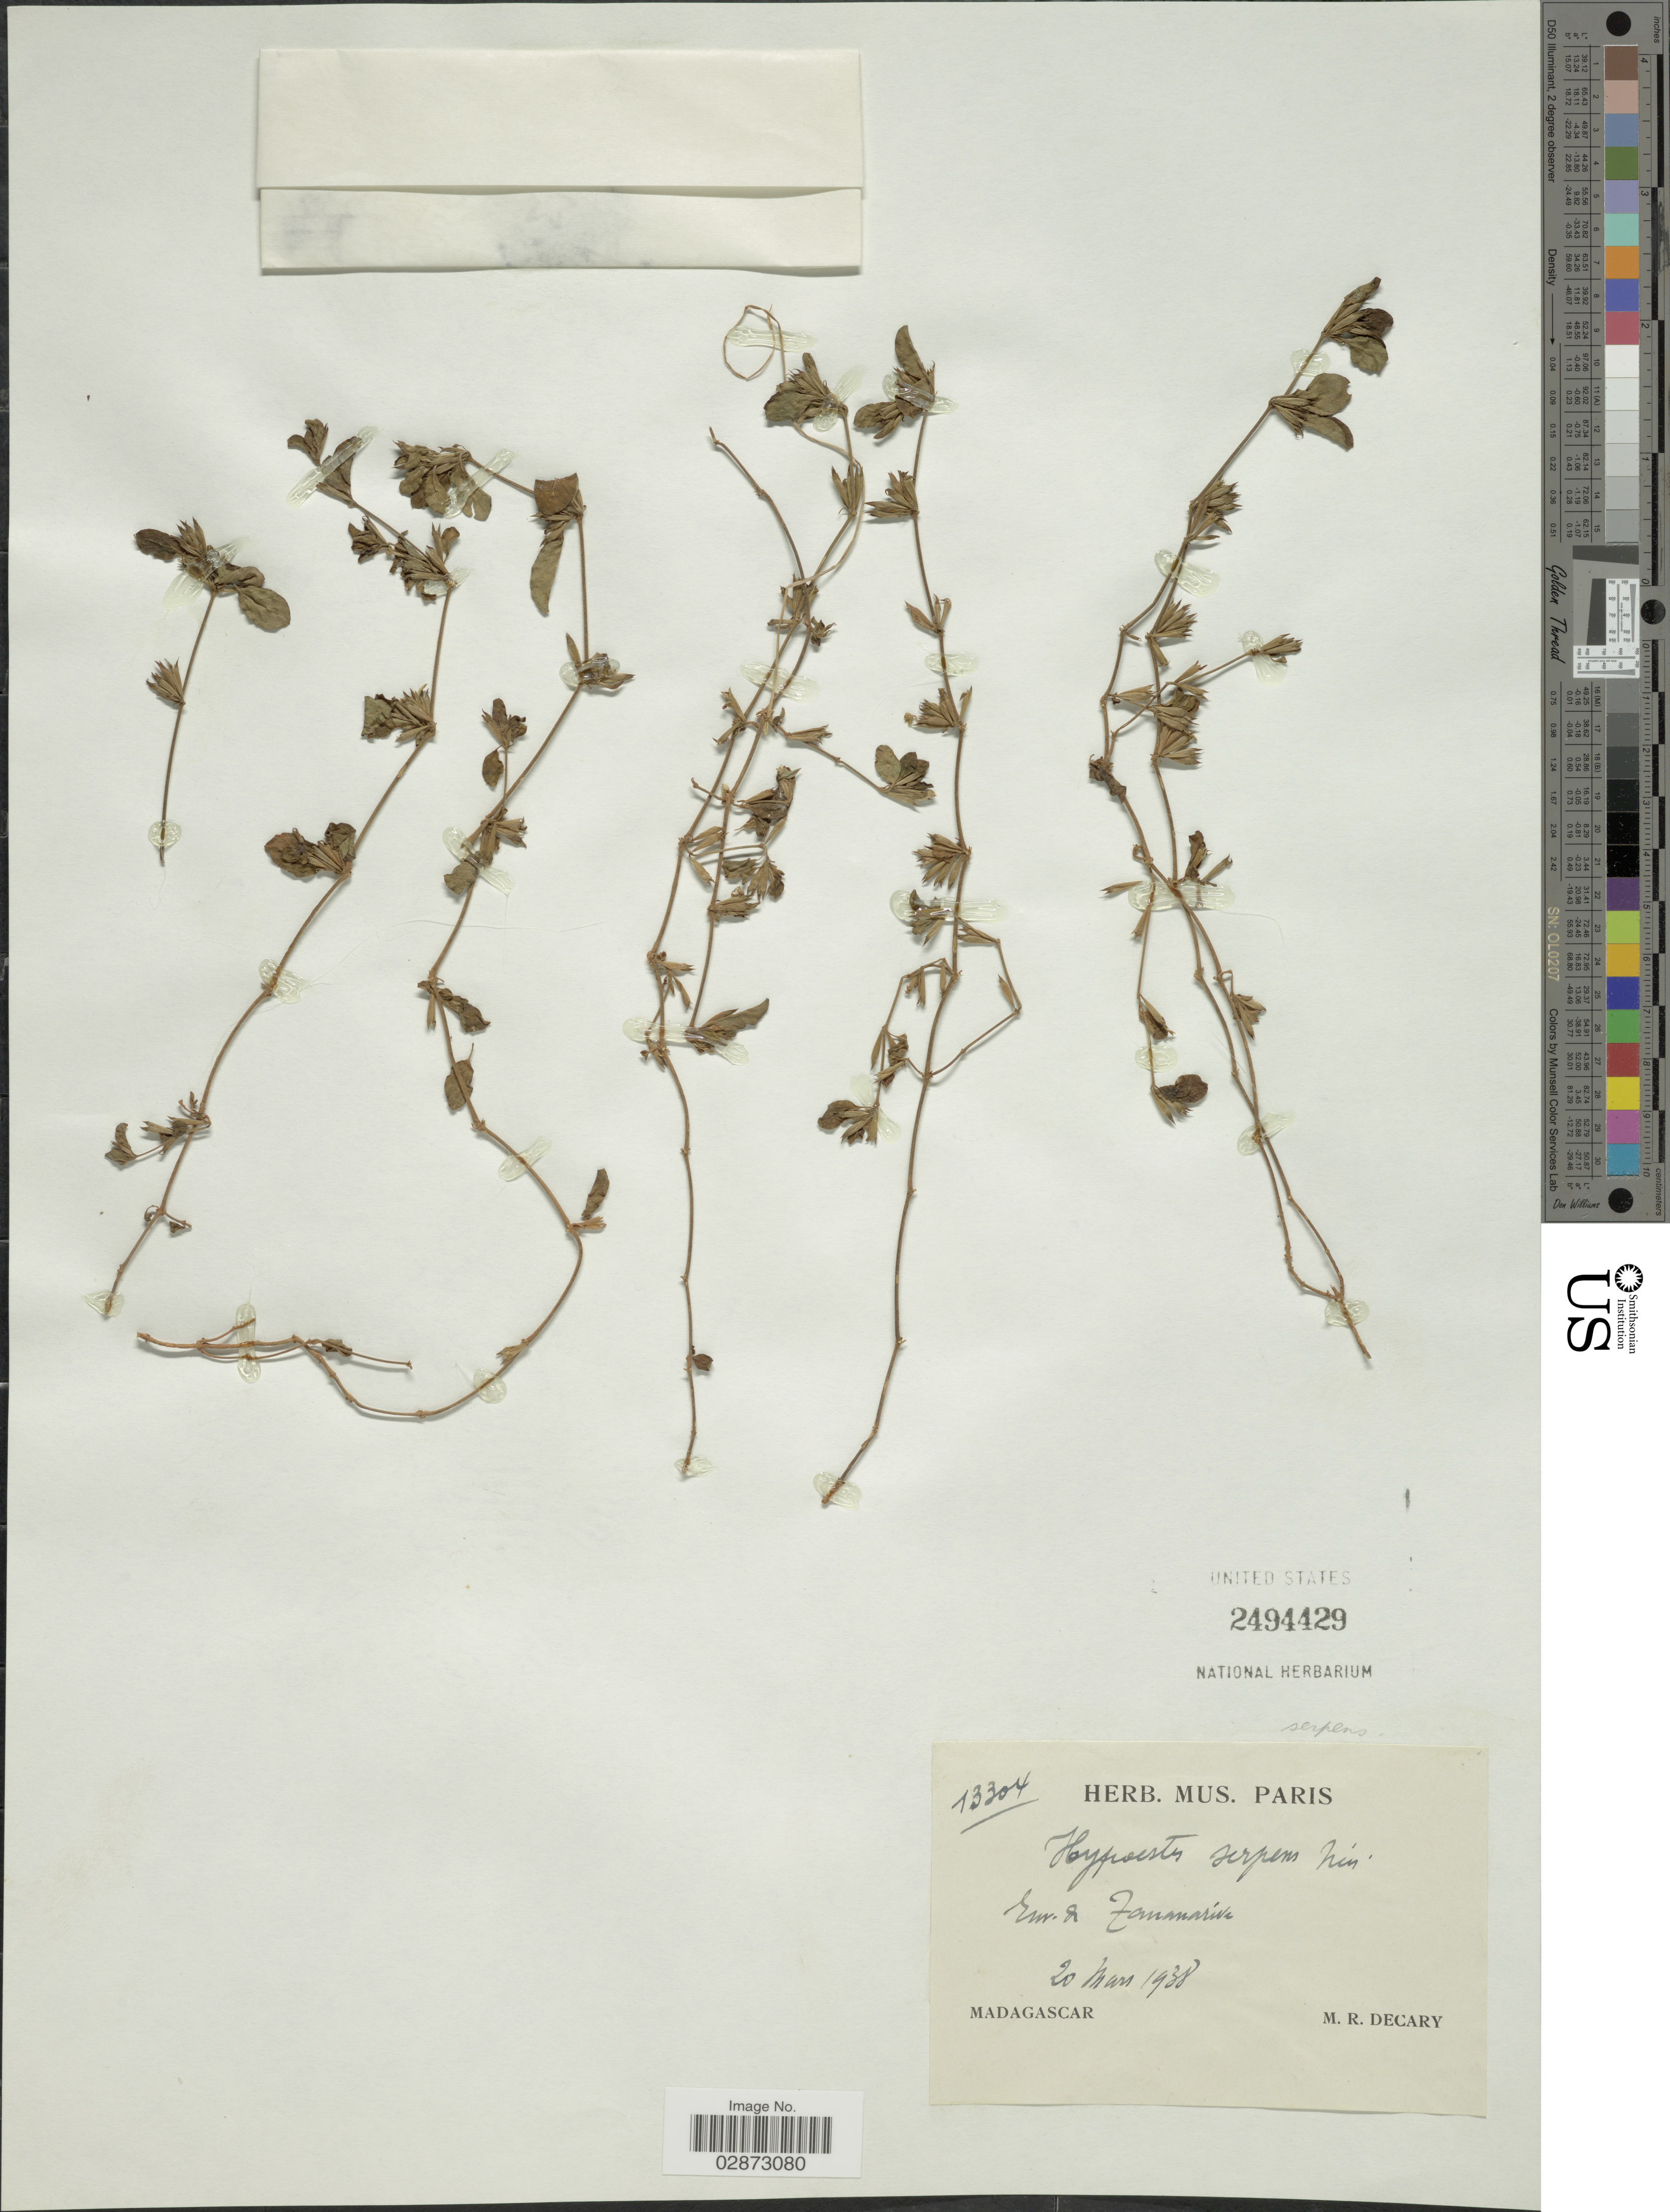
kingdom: Plantae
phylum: Tracheophyta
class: Magnoliopsida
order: Lamiales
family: Acanthaceae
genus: Hypoestes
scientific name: Hypoestes serpens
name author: R. Br.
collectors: R. Decary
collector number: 13304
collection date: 1938-03-20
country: Madagascar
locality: Env. de Tananarive.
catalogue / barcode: US 2494429